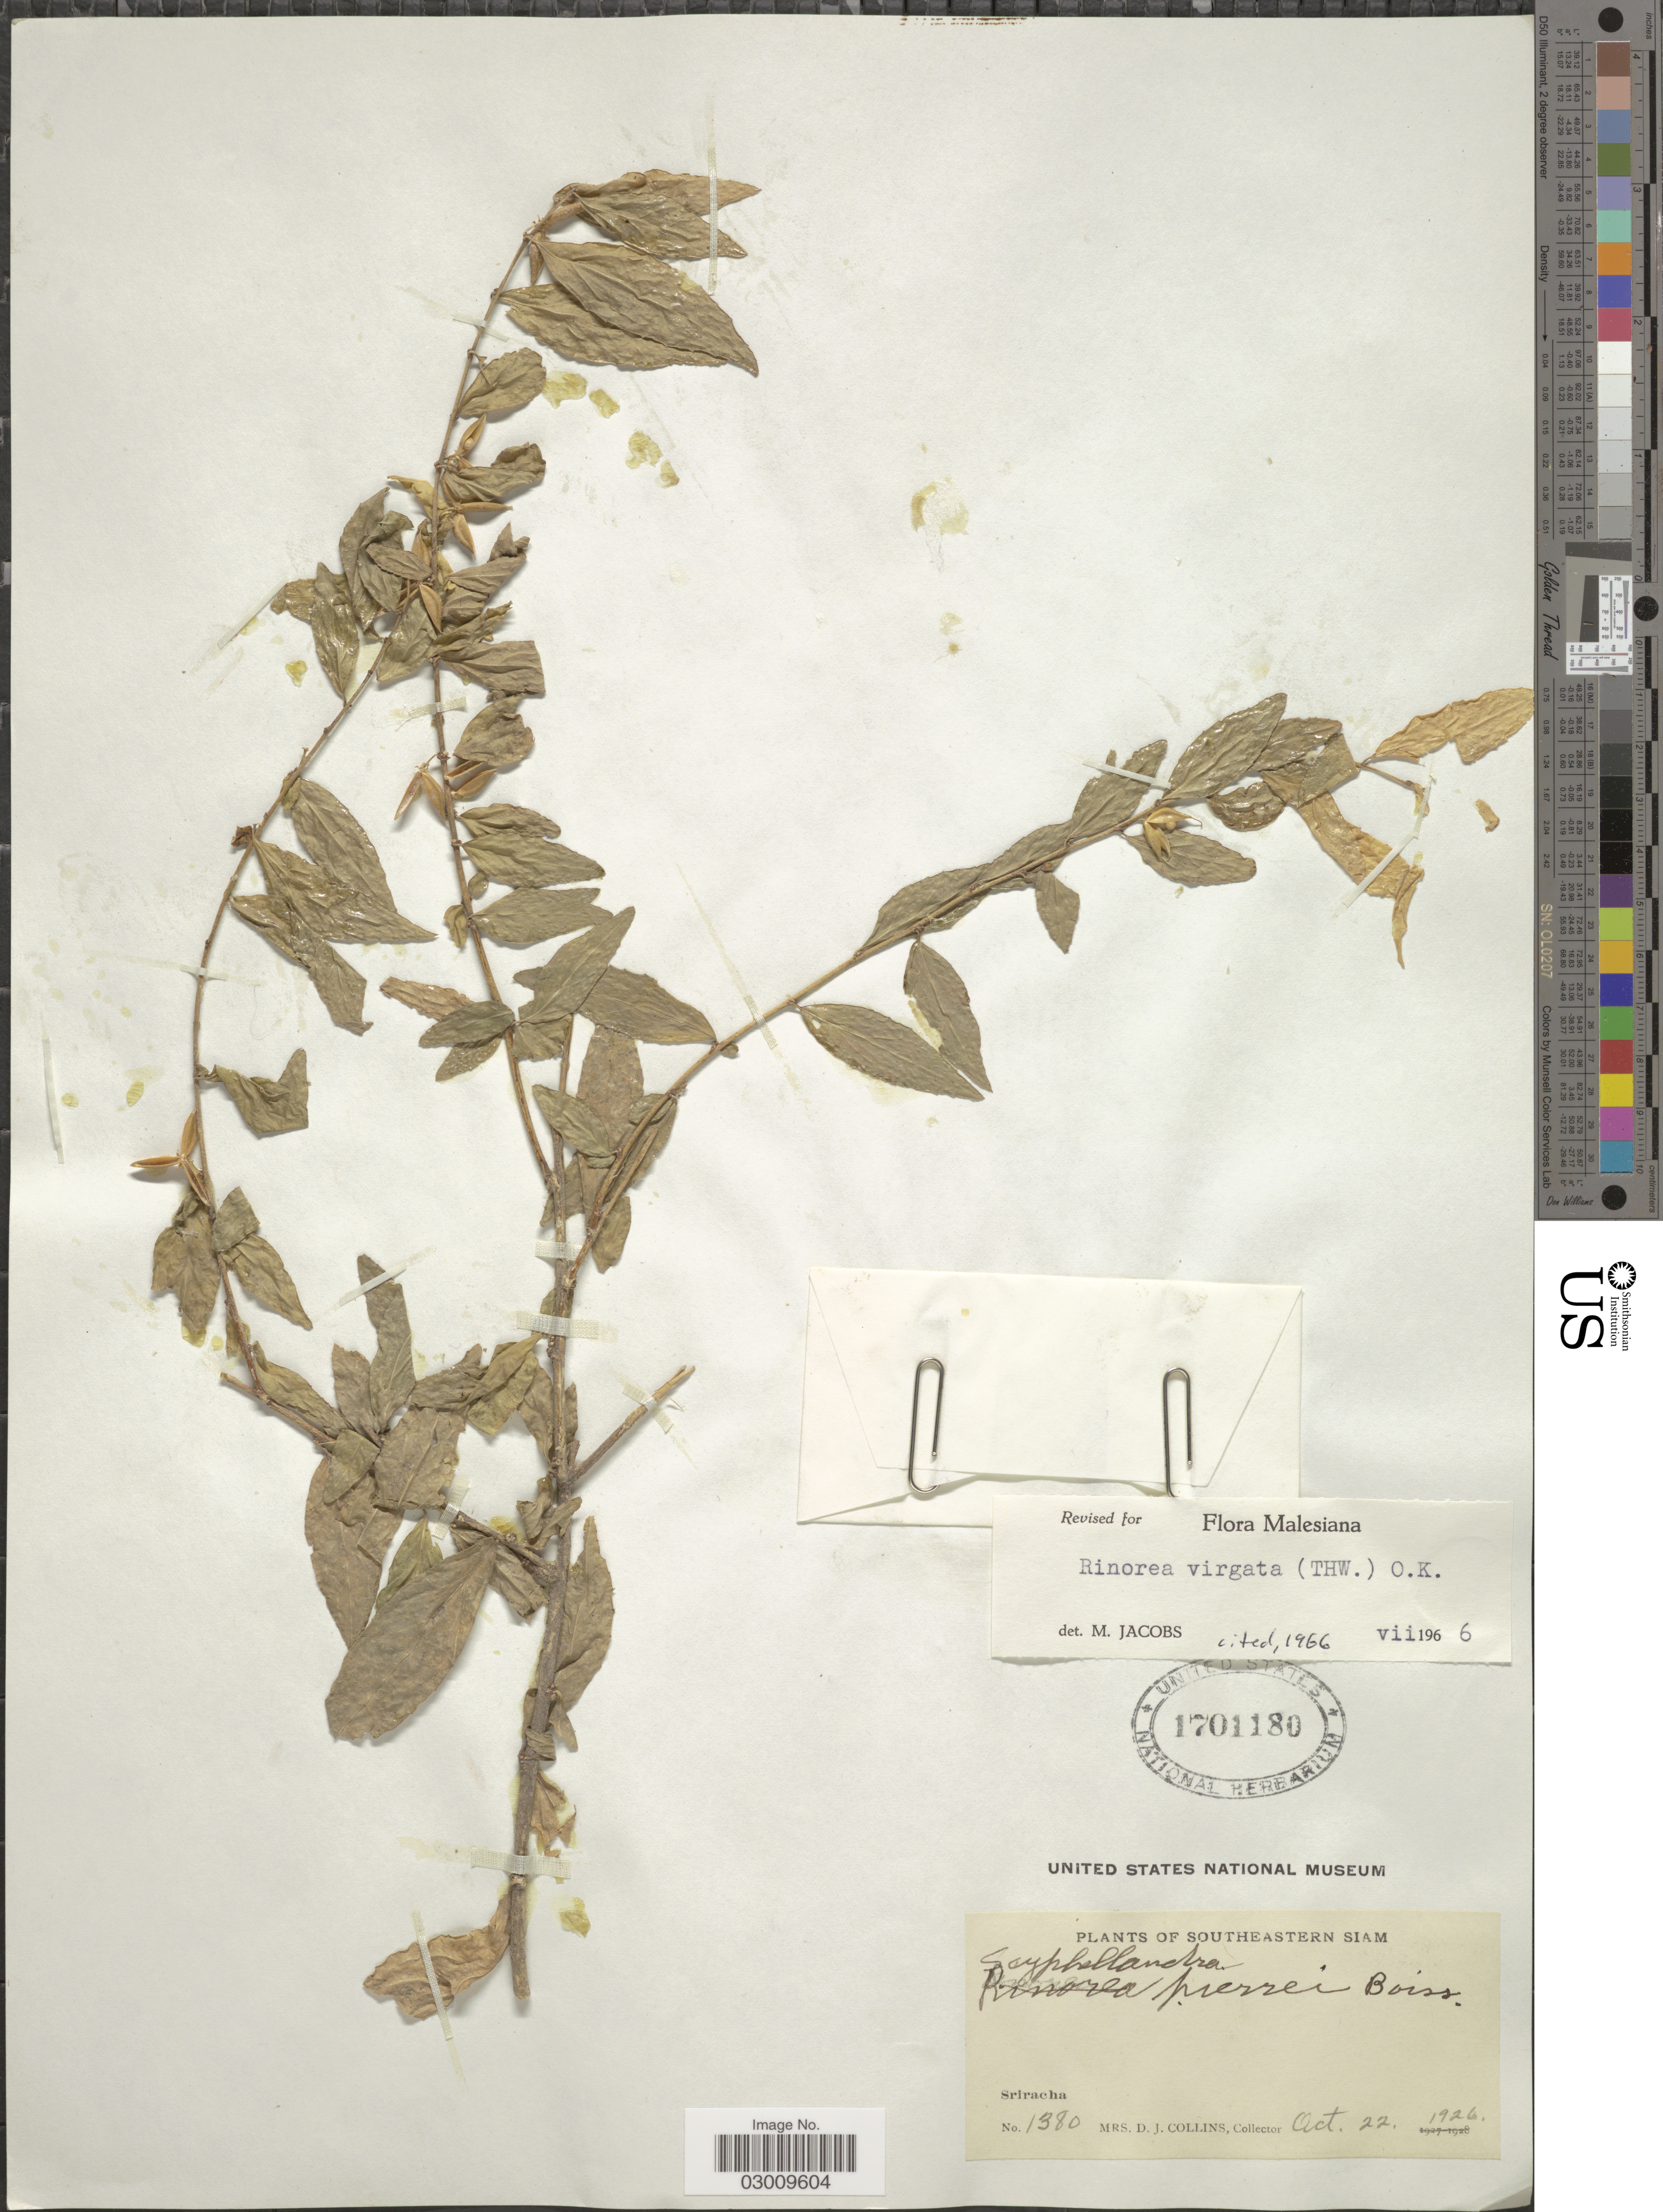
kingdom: Plantae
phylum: Tracheophyta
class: Magnoliopsida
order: Malpighiales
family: Violaceae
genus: Rinorea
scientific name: Rinorea virgata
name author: (Thwaites) Kuntze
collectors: Mrs. D. J. Collins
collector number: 1380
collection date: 1926-10-22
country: Thailand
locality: Southeastern Siam. Sriracha.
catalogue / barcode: US 1701180